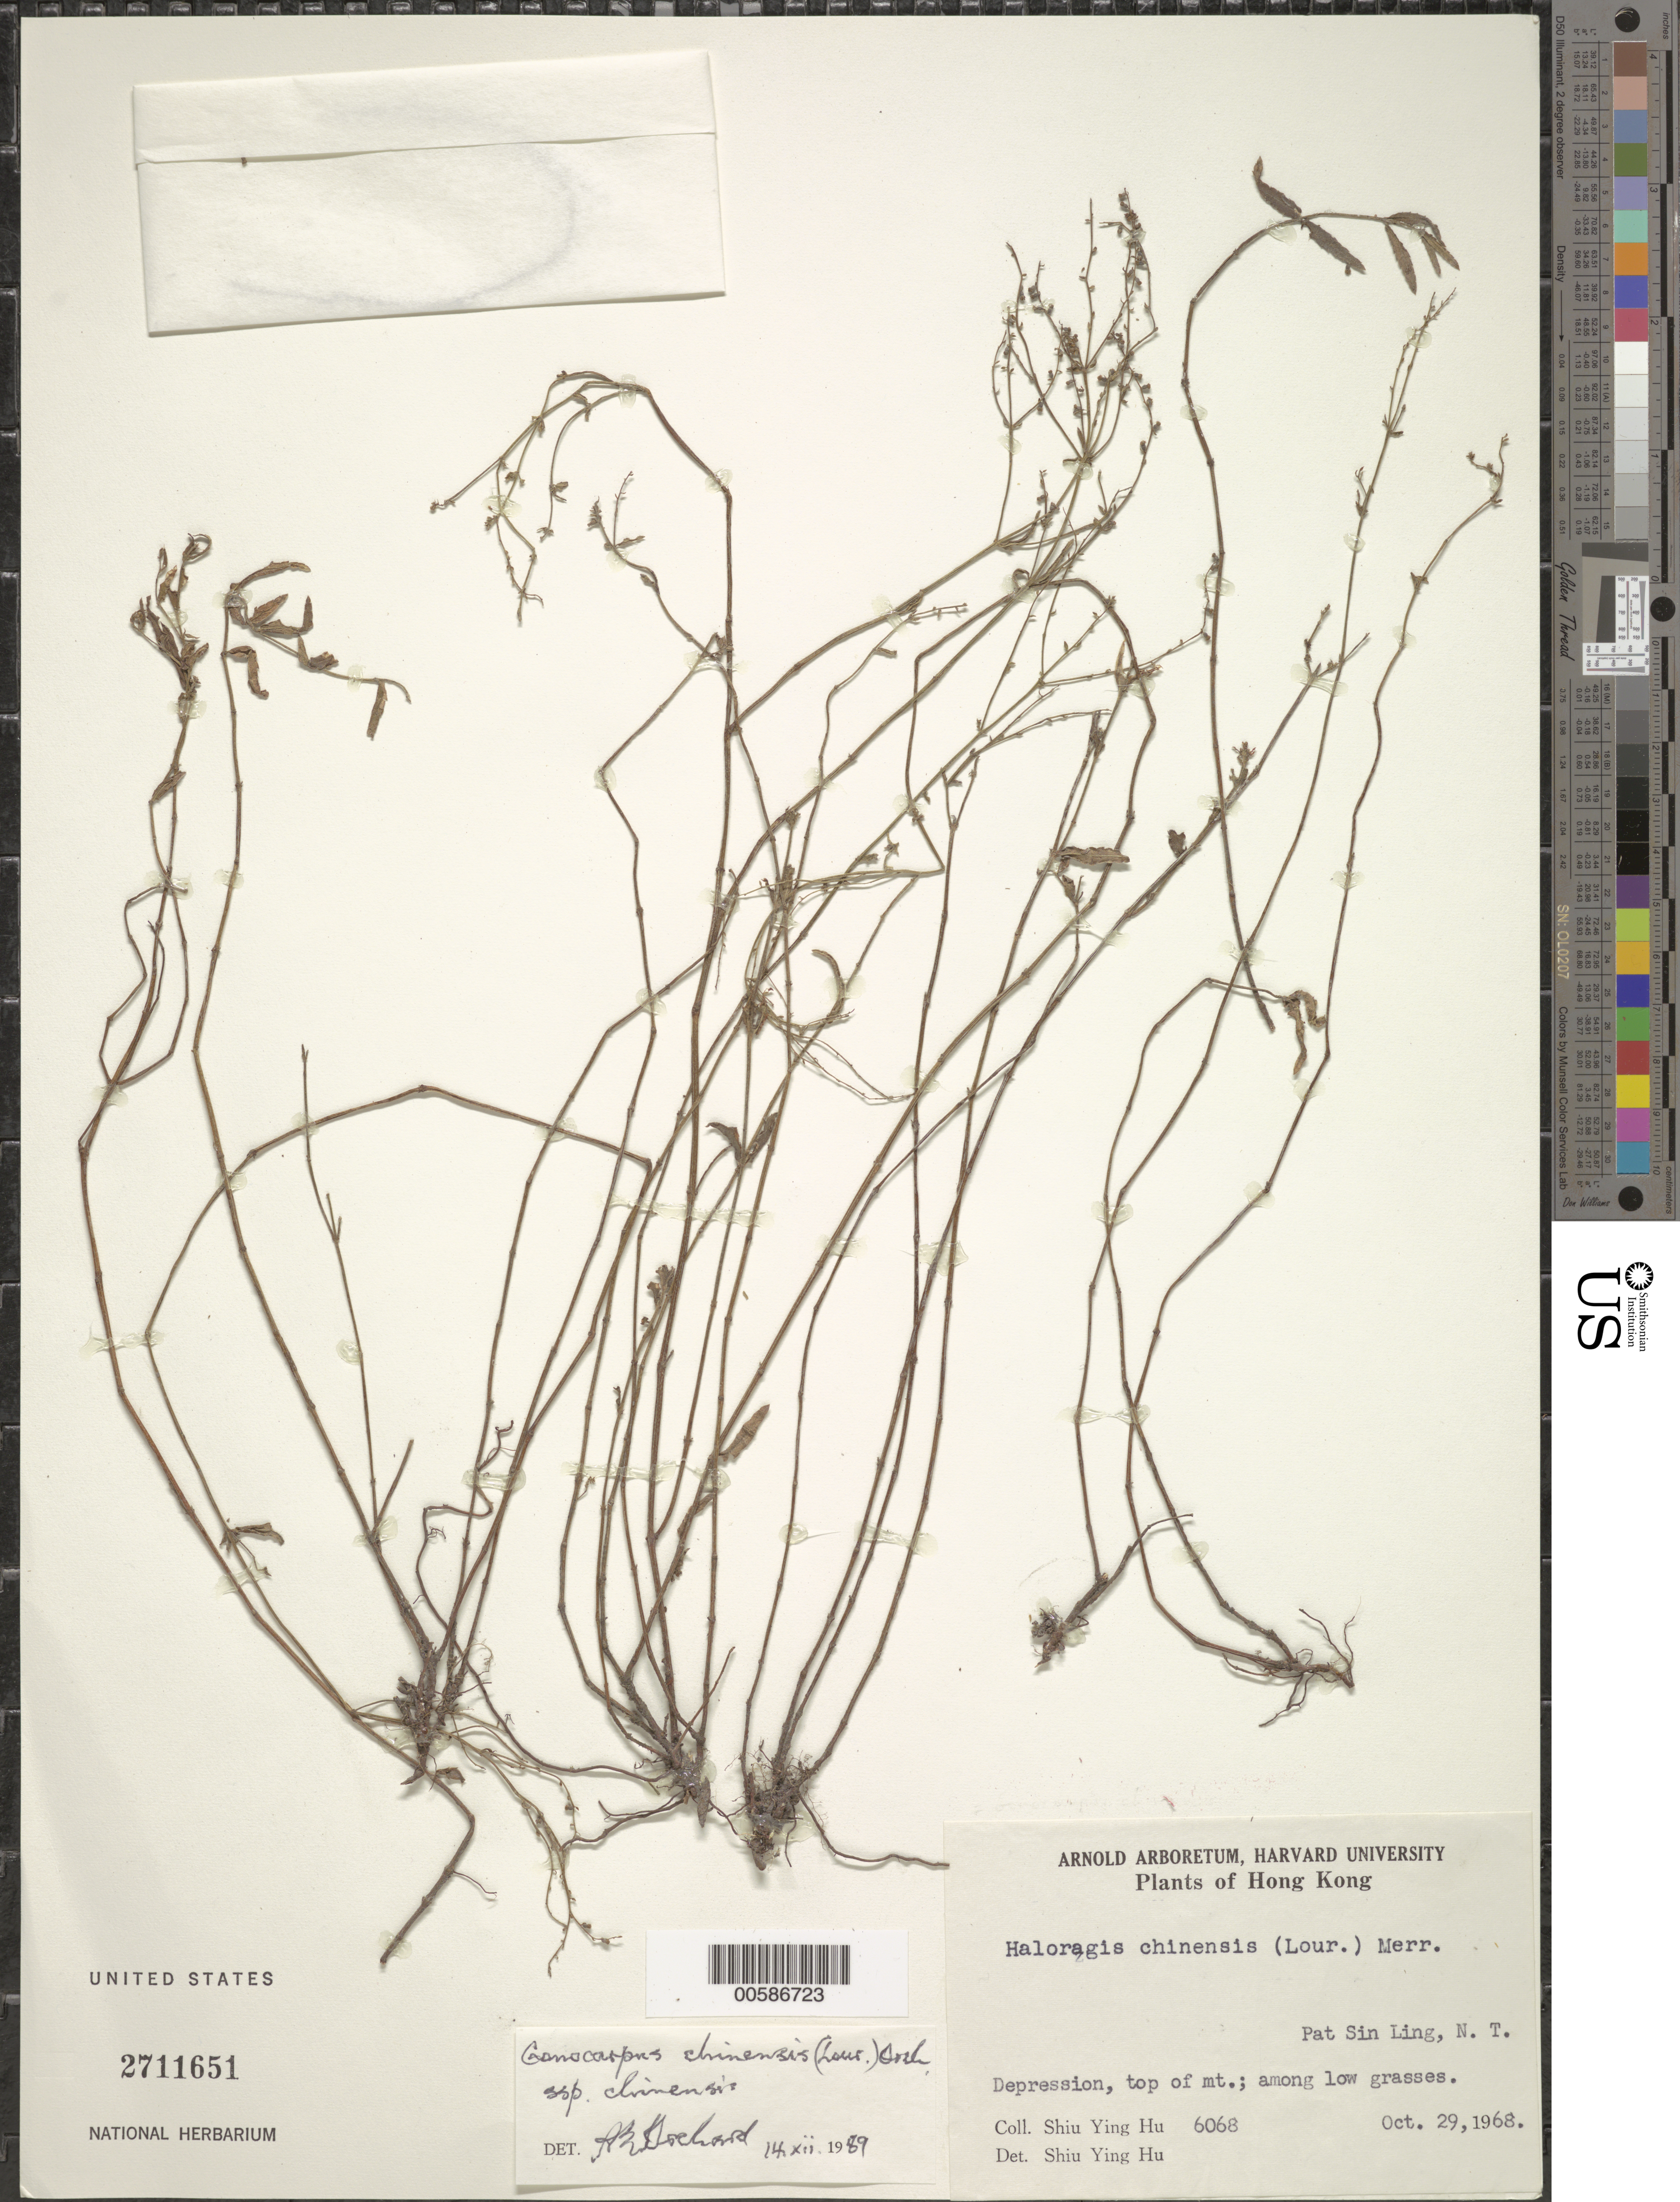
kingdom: Plantae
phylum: Tracheophyta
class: Magnoliopsida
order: Saxifragales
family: Haloragaceae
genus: Gonocarpus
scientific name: Gonocarpus chinensis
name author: (Lour.) Orchard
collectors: S. Y. Hu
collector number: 6068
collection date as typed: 29 Oct 1968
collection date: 1968-10-29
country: China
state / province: Hong Kong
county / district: New Territories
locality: Pat Sin Ling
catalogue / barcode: US 2711651